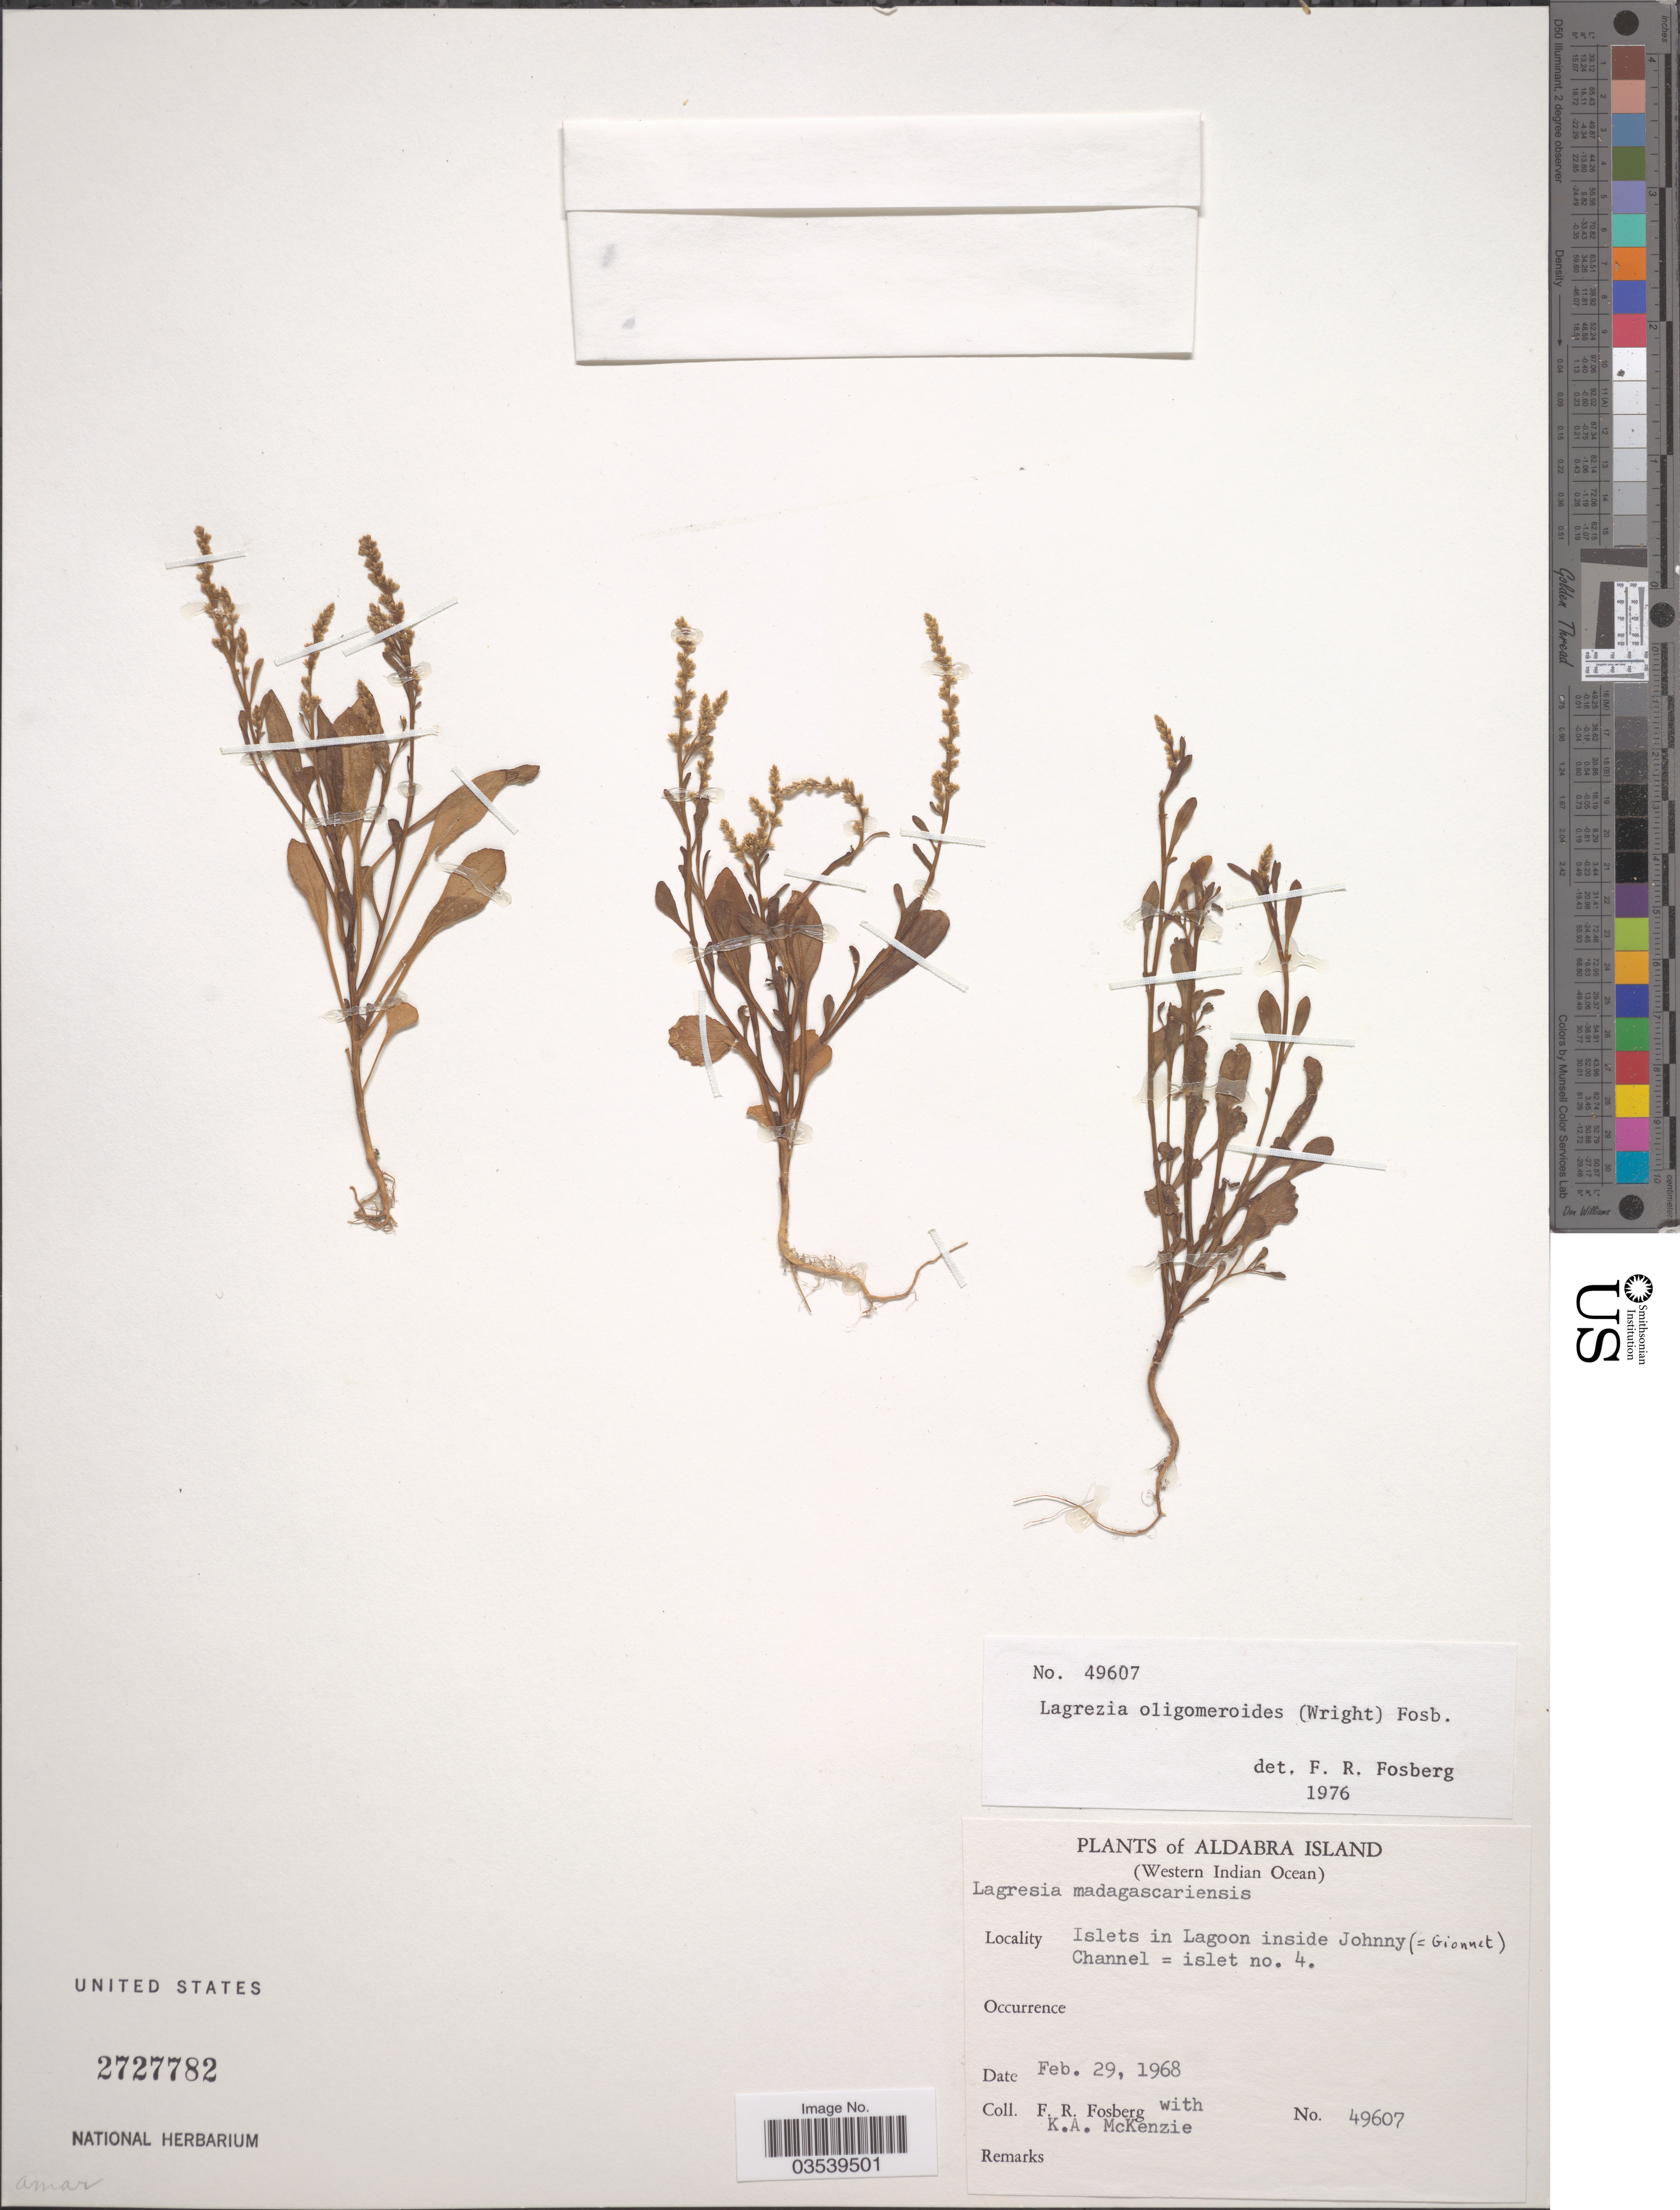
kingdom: Plantae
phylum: Tracheophyta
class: Magnoliopsida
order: Caryophyllales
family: Amaranthaceae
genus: Lagrezia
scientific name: Lagrezia oligomeroides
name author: (C.H. Wright) Fosberg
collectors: F. R. Fosberg & K. McKenzie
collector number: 49607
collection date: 1968-02-29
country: Seychelles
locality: Aldabra Island (Western Indian Ocean). Islets in Lagoon inside Johnny (= Gionnet) Channel = islet no. 4.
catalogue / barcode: US 2727782